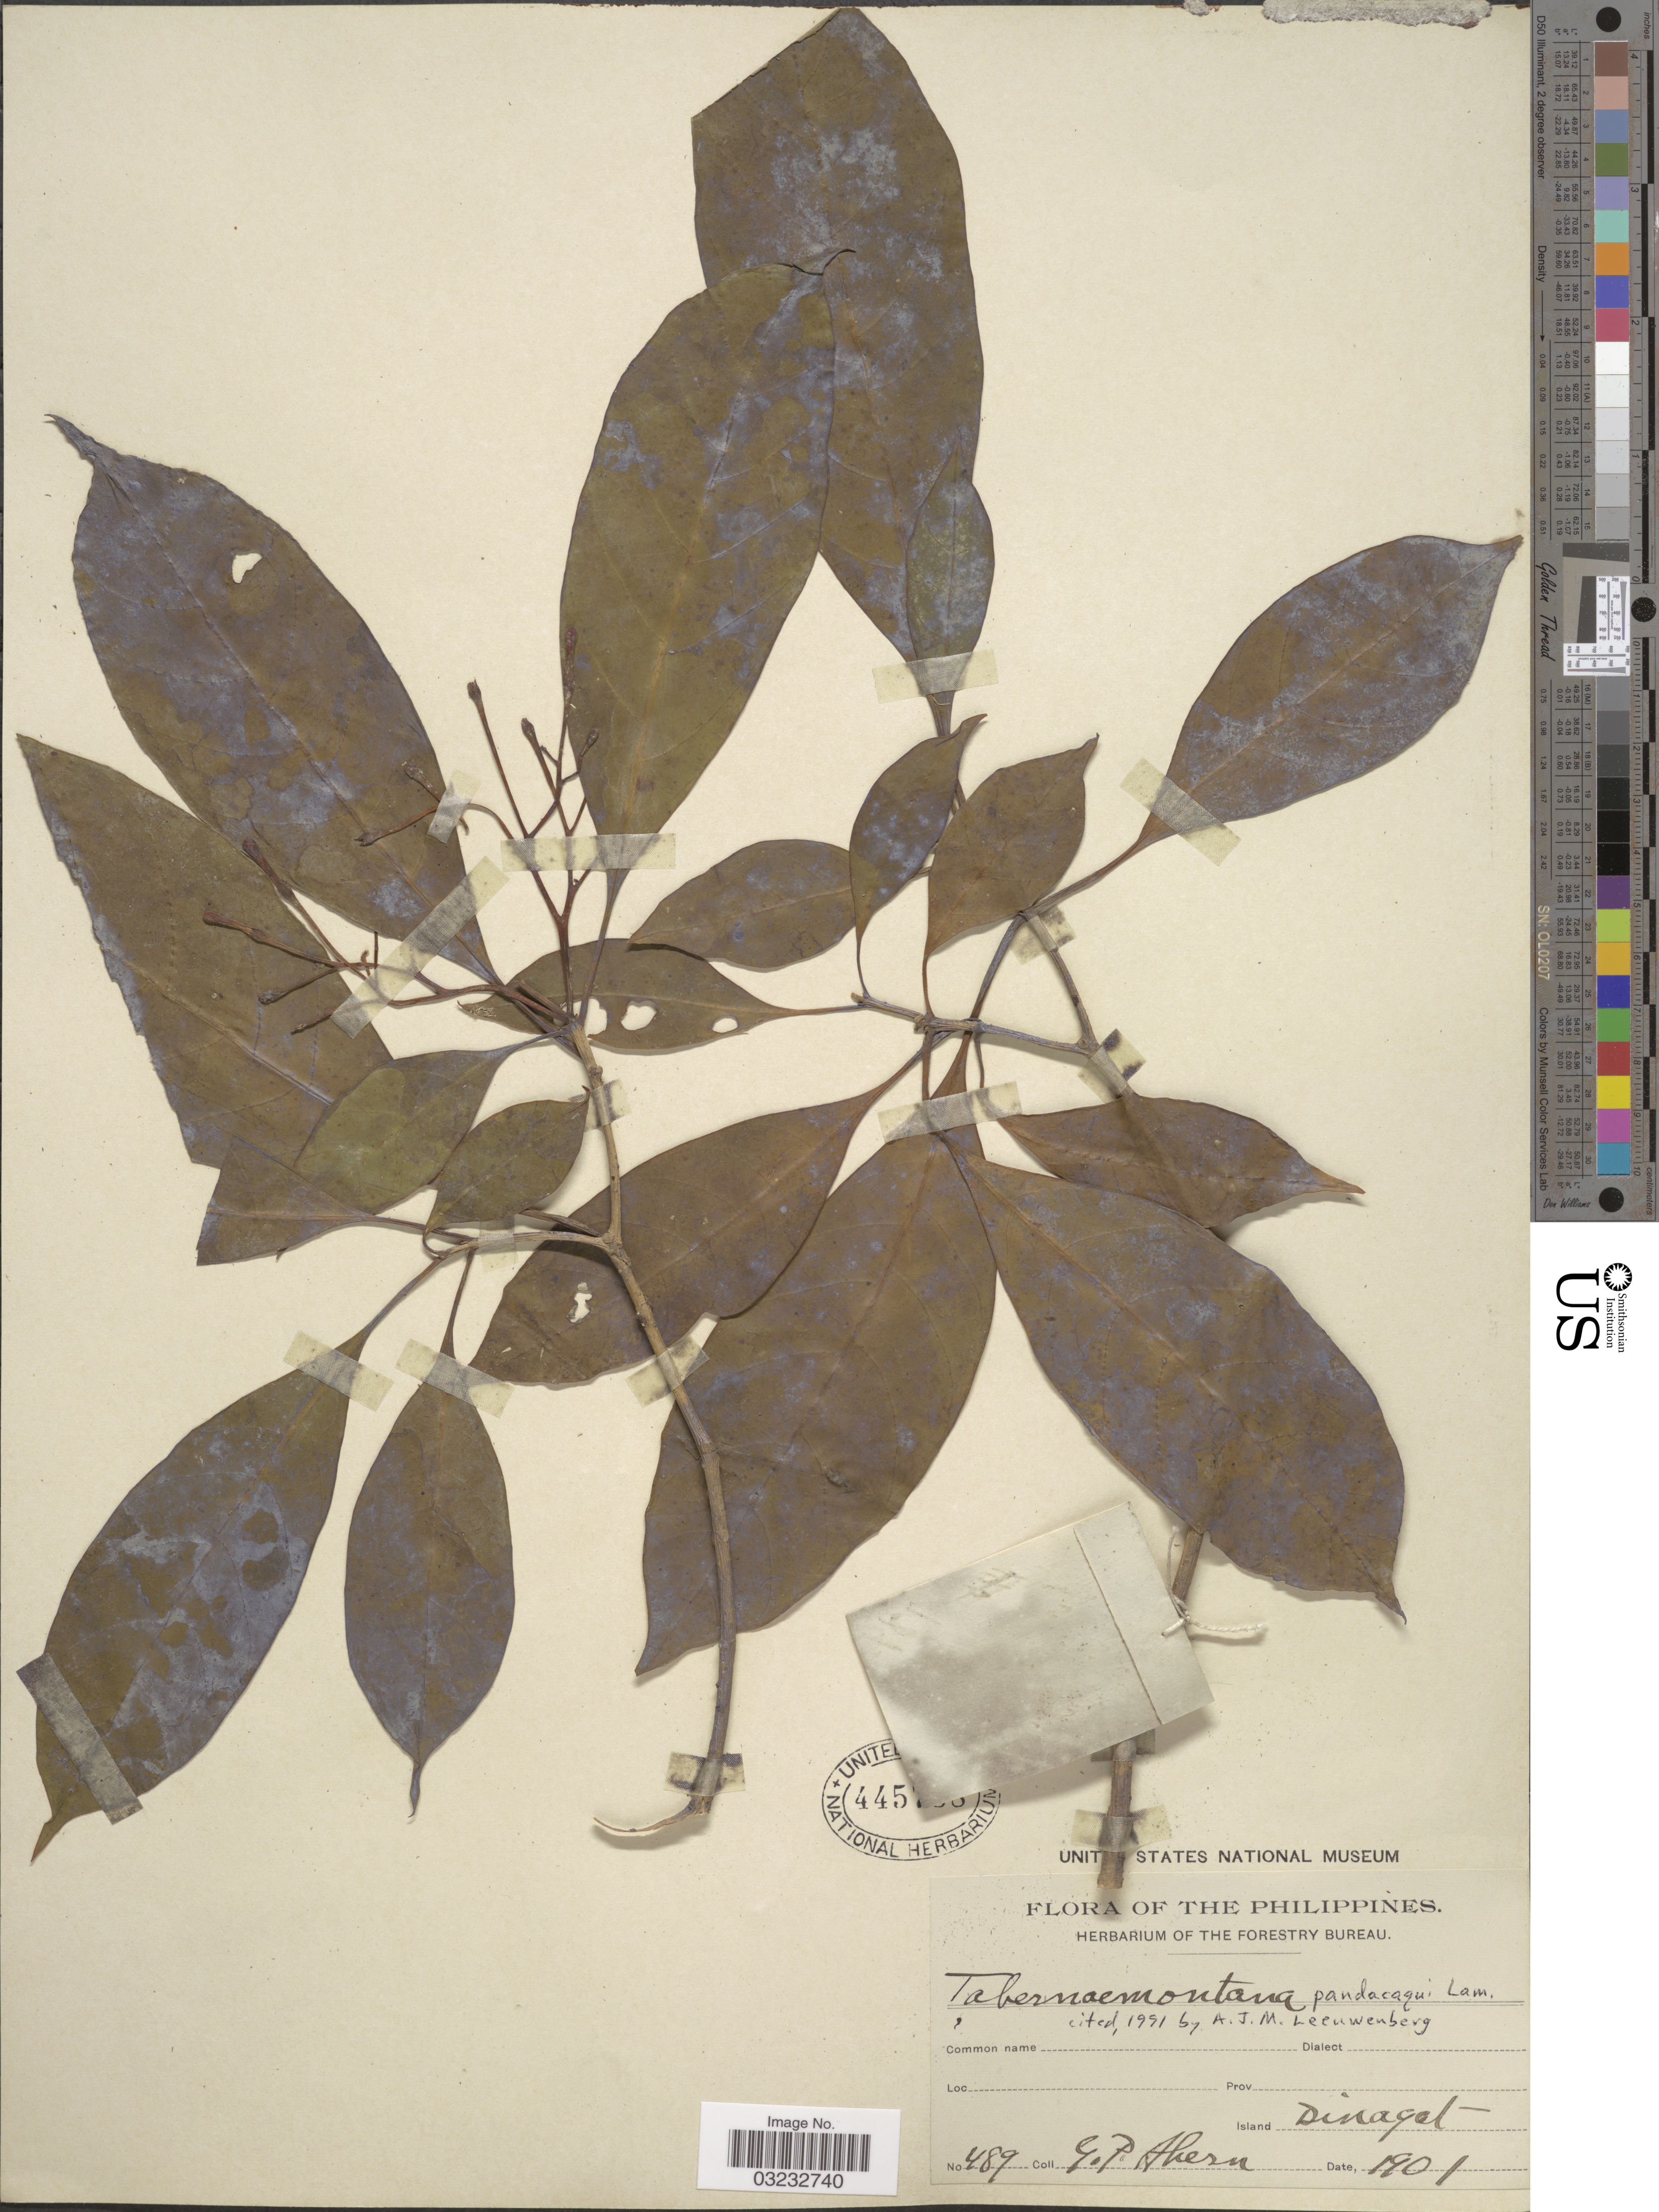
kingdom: Plantae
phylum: Tracheophyta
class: Magnoliopsida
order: Gentianales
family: Apocynaceae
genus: Tabernaemontana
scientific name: Tabernaemontana pandacaqui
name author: Poir.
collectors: G. Ahern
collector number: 489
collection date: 1901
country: Philippines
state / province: Caraga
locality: Island Dinagat.